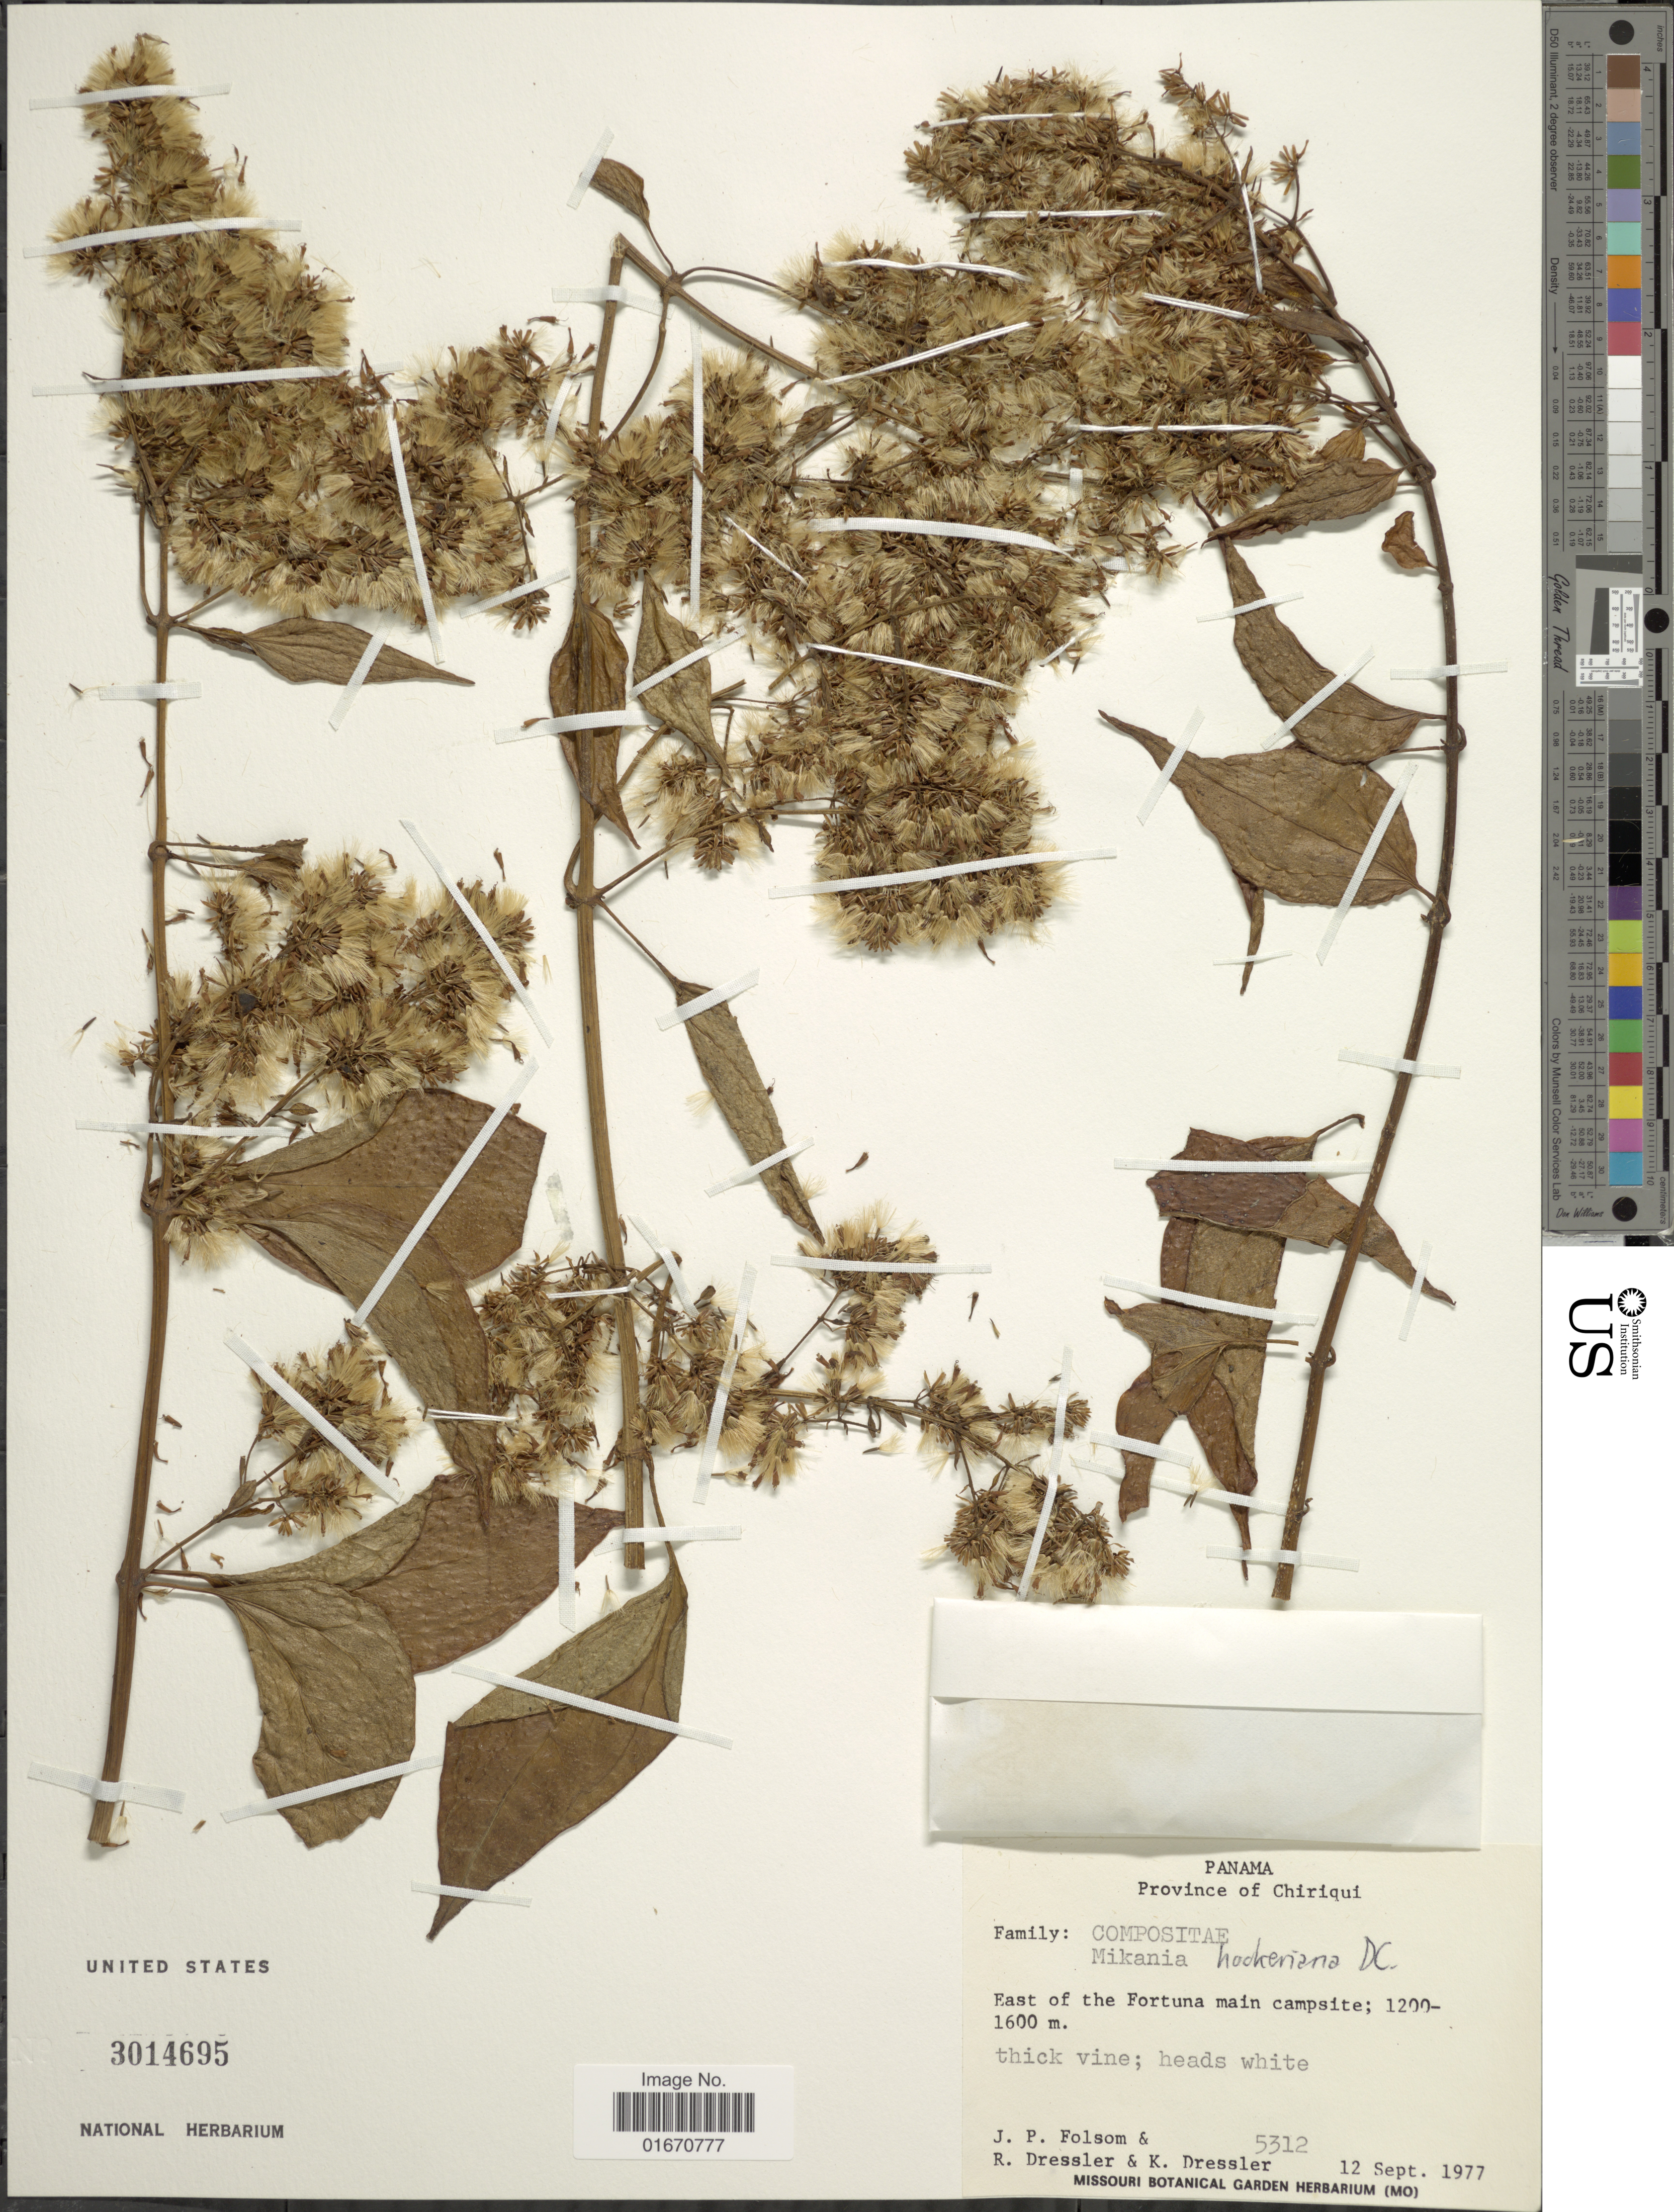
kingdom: Plantae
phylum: Tracheophyta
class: Magnoliopsida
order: Asterales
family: Asteraceae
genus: Mikania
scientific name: Mikania pittieri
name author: B.L. Rob.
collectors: J. P. Folsom, R. Dressler & K. Dressler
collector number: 5312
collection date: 1977-09-12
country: Panama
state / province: Chiriqui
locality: East of the Fortuna main campsite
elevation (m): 1200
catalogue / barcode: US 3014695